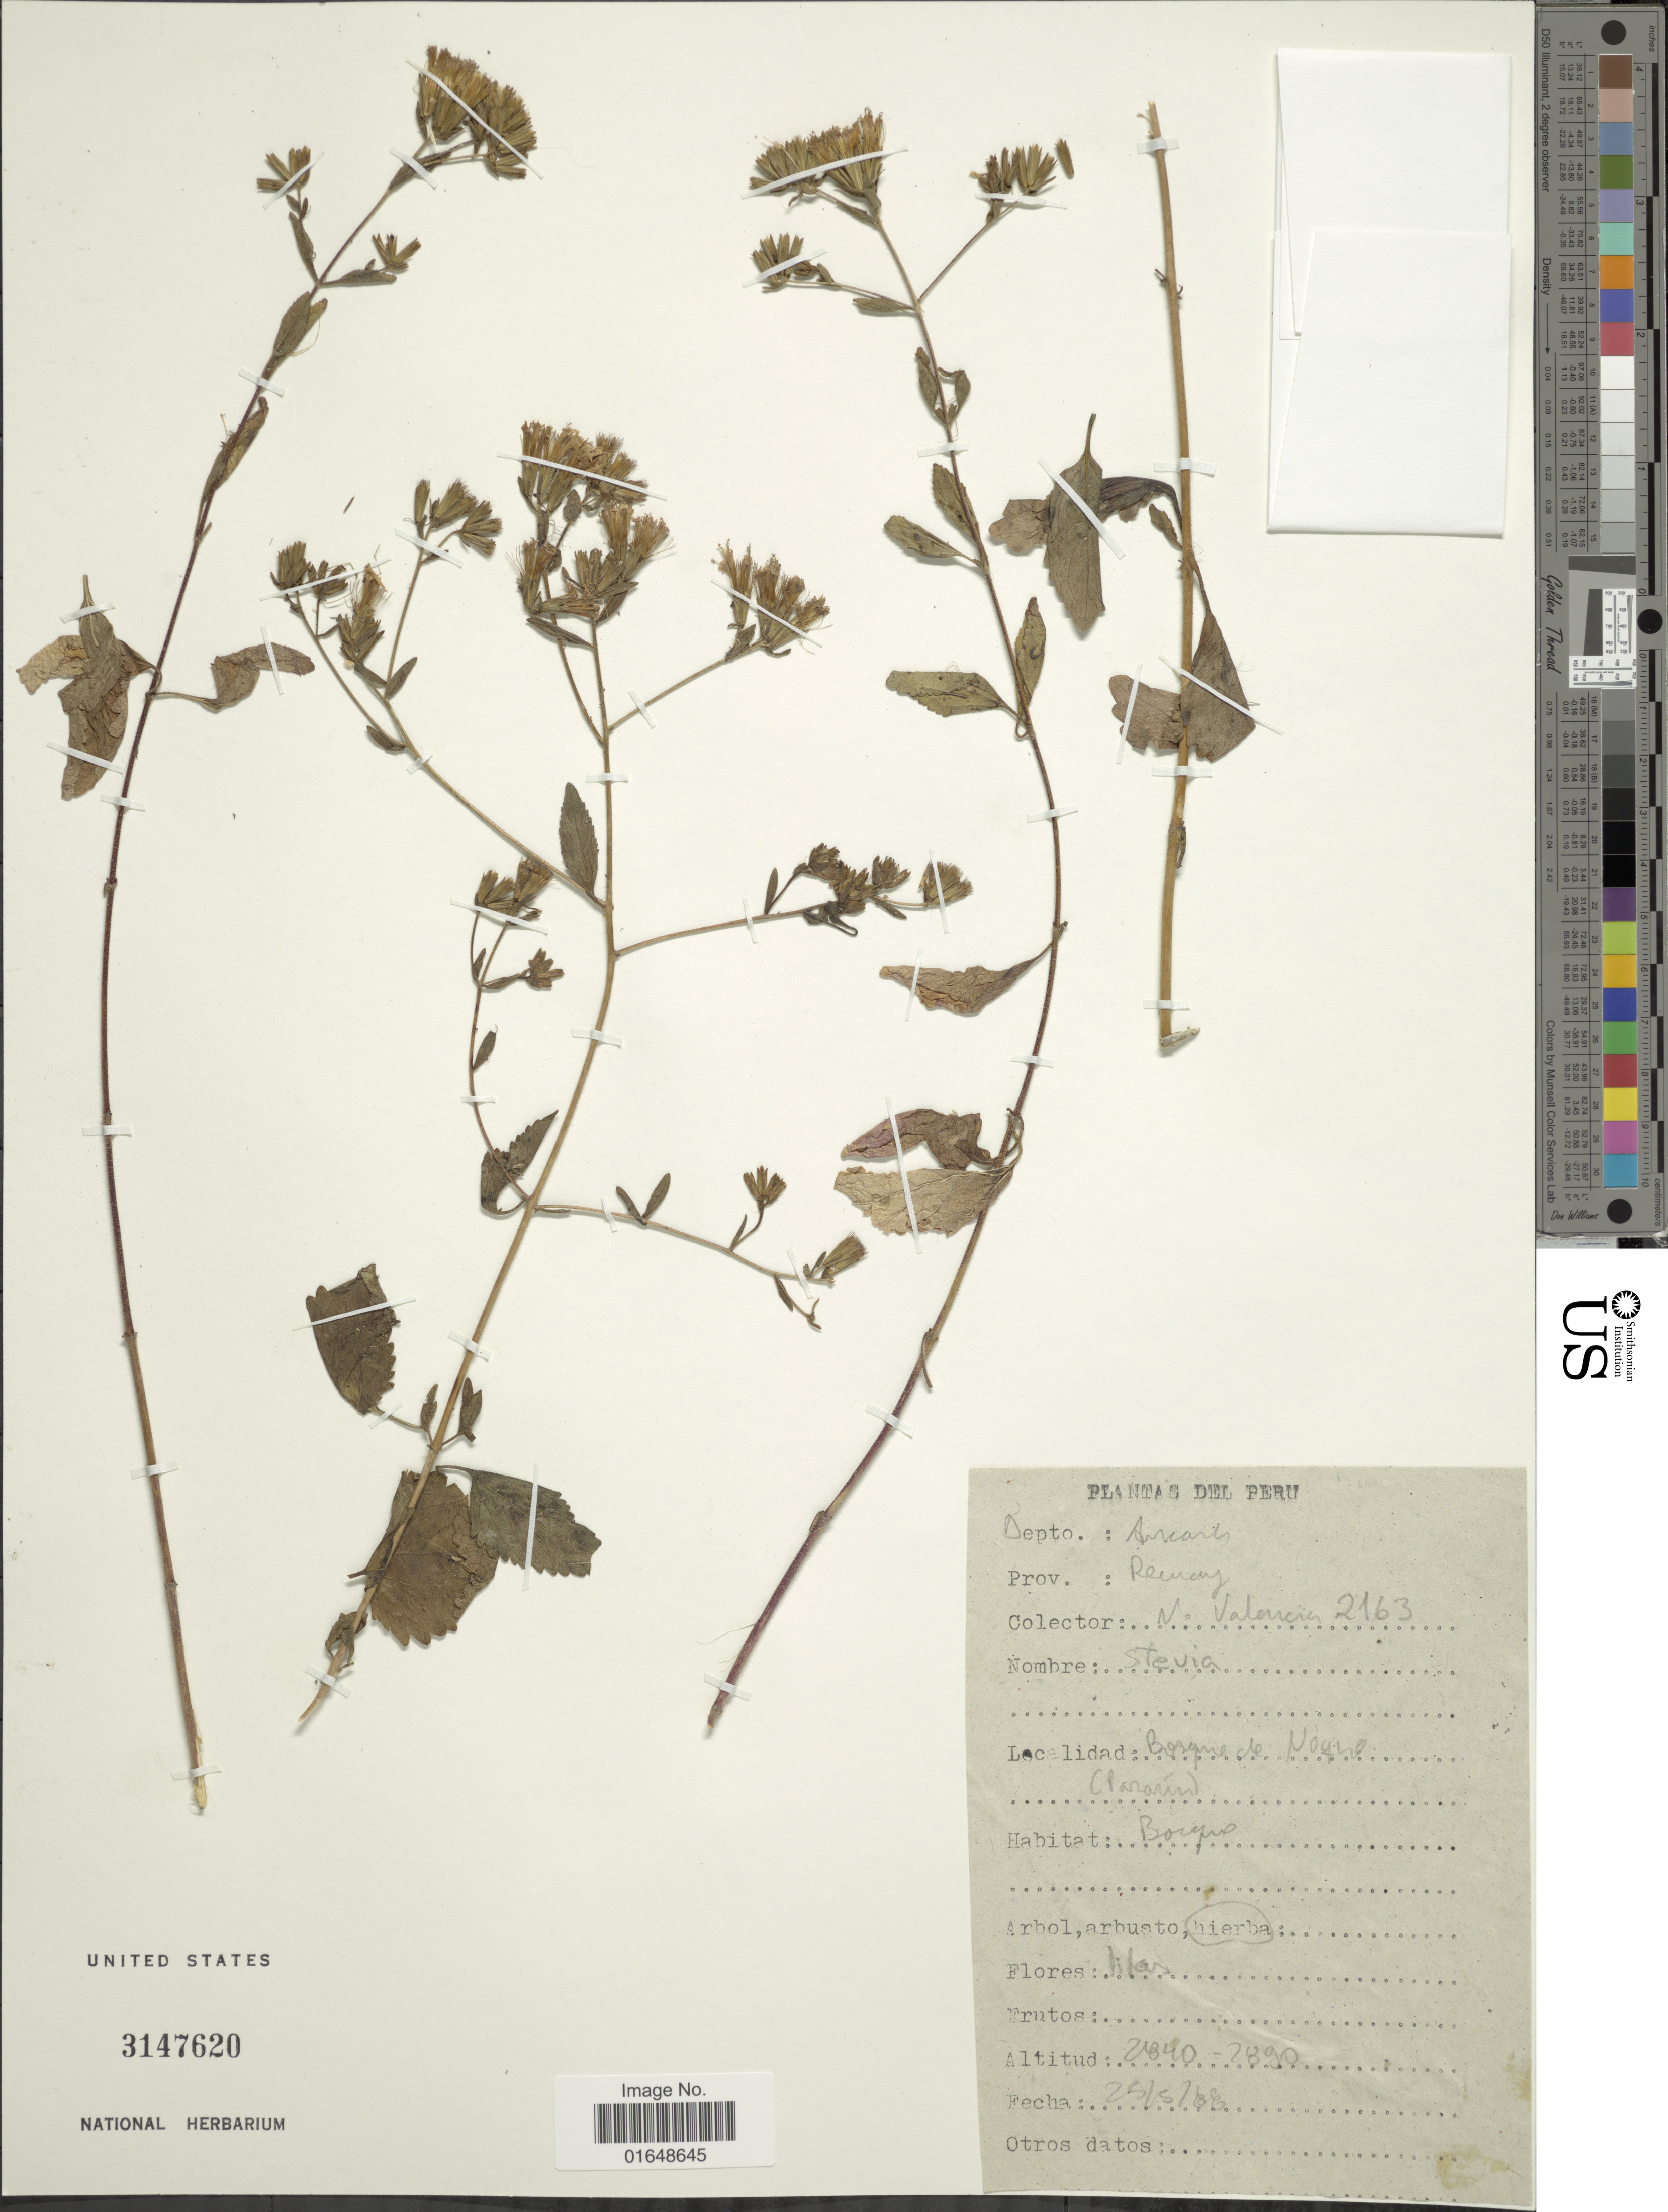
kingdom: Plantae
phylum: Tracheophyta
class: Magnoliopsida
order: Asterales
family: Asteraceae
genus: Stevia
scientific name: Stevia puberula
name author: Hook.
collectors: N. Valencia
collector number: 2163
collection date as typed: Transcribed d/m/y: 25/5/88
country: Peru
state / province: Ancash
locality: Bosque de Noqno (Pararin), Prov. Recuay, Depto. Ancash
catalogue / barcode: US 3147620